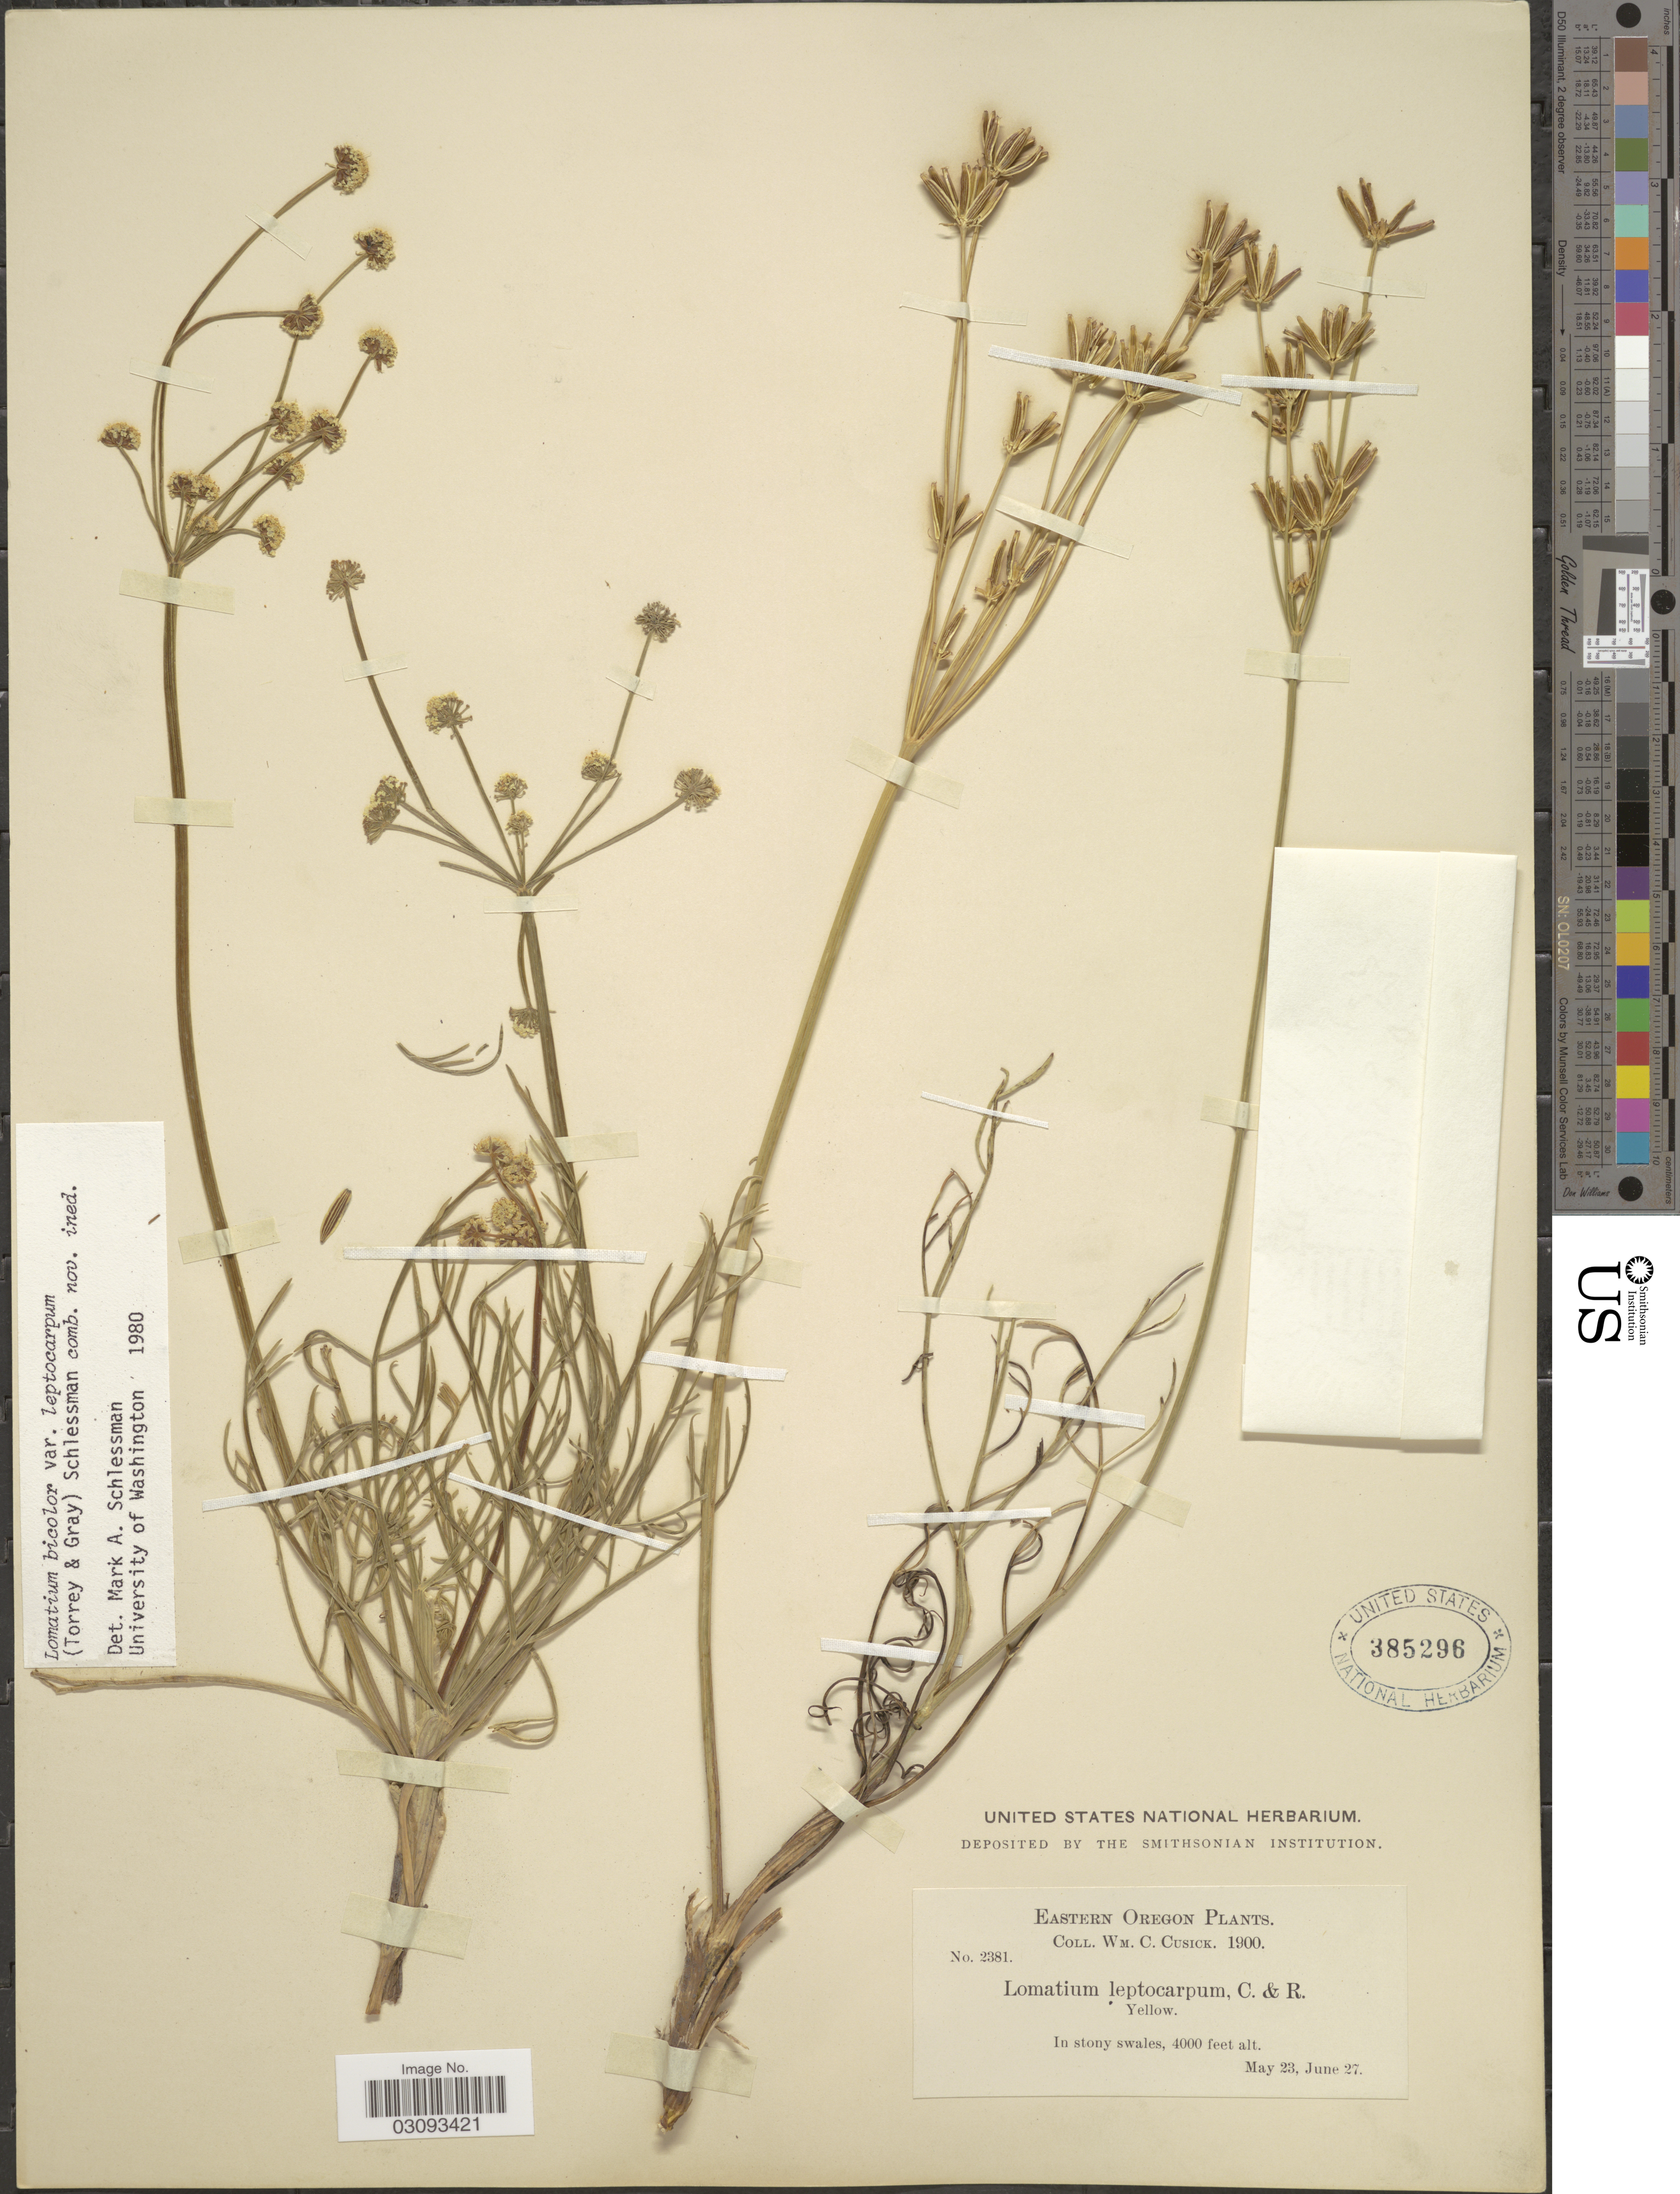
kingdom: Plantae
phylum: Tracheophyta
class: Magnoliopsida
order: Apiales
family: Apiaceae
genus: Lomatium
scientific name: Lomatium bicolor var. leptocarpum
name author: (Torr. & A. Gray) Schlessman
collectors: W. C. Cusick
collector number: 2381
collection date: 1900-05-23/1900-06-27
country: United States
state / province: Oregon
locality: Eastern Oregon.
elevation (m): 1219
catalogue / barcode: US 385296